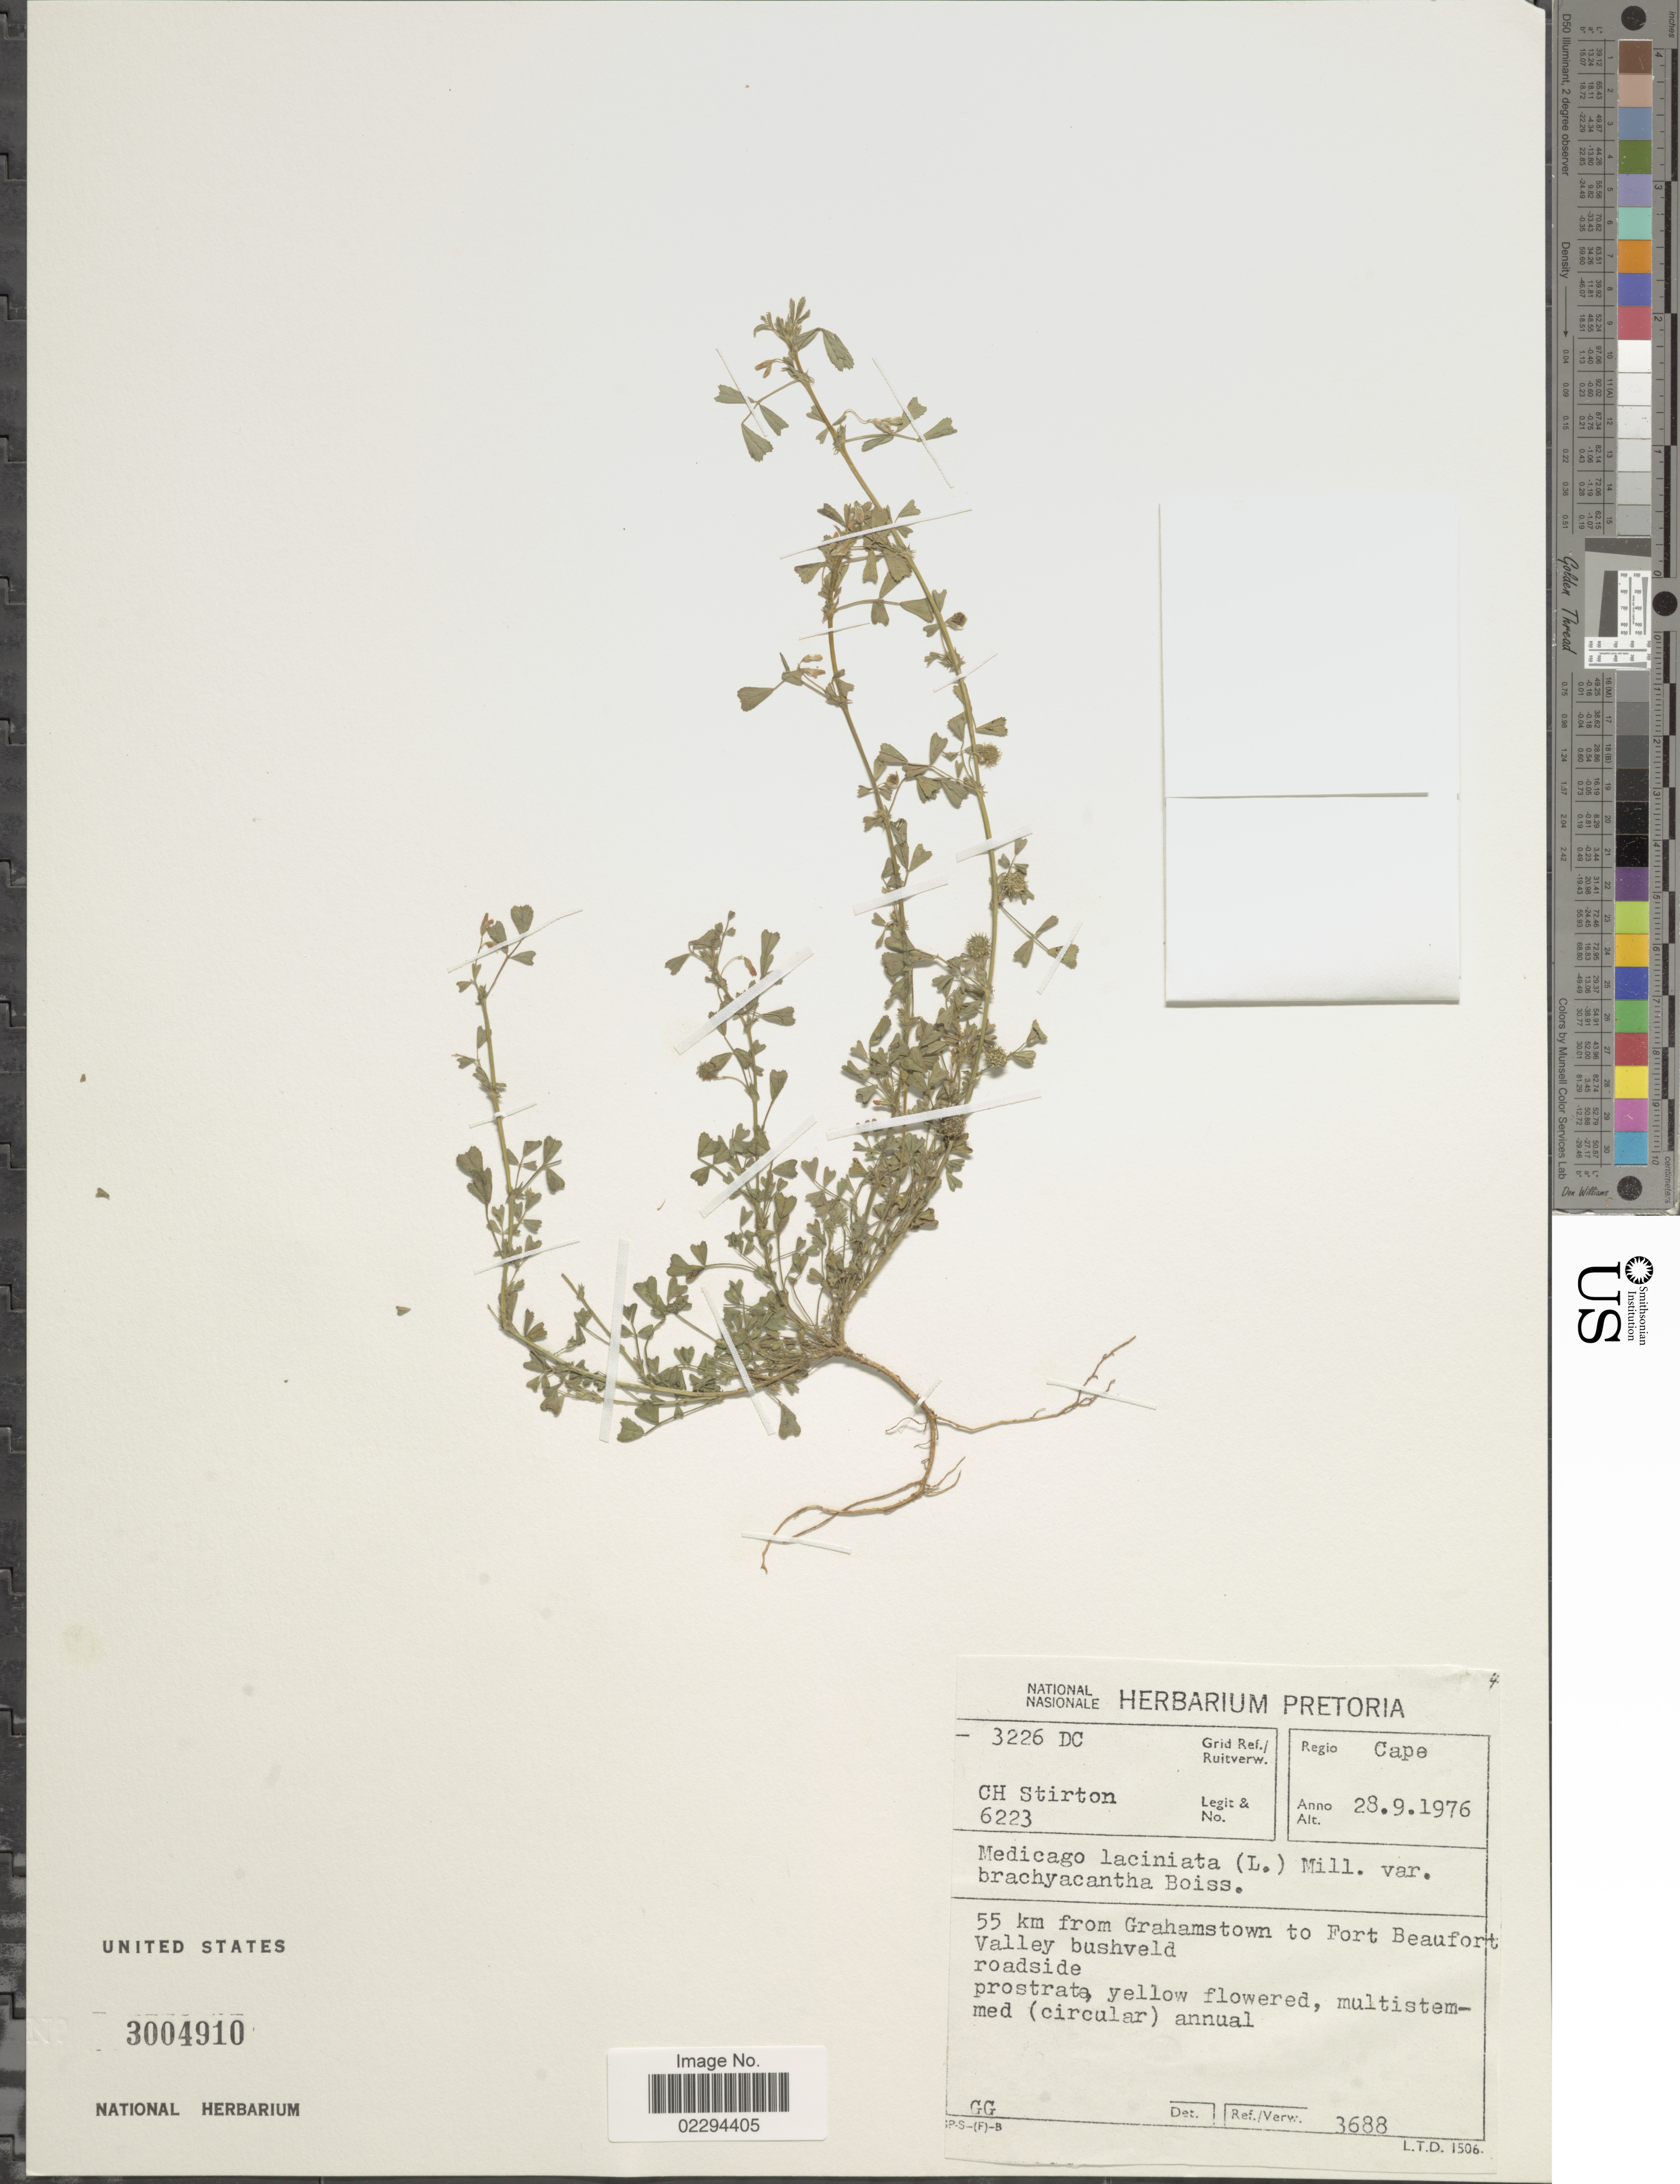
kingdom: Plantae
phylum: Tracheophyta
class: Magnoliopsida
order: Fabales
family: Fabaceae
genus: Medicago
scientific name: Medicago laciniata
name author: (L.) Mill.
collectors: C. H. Stirton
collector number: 6223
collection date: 1976-09-28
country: South Africa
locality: Regio Cape. 55 km from Grahamstown to Fort Beaufort Valley bushveld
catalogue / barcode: US 3004910